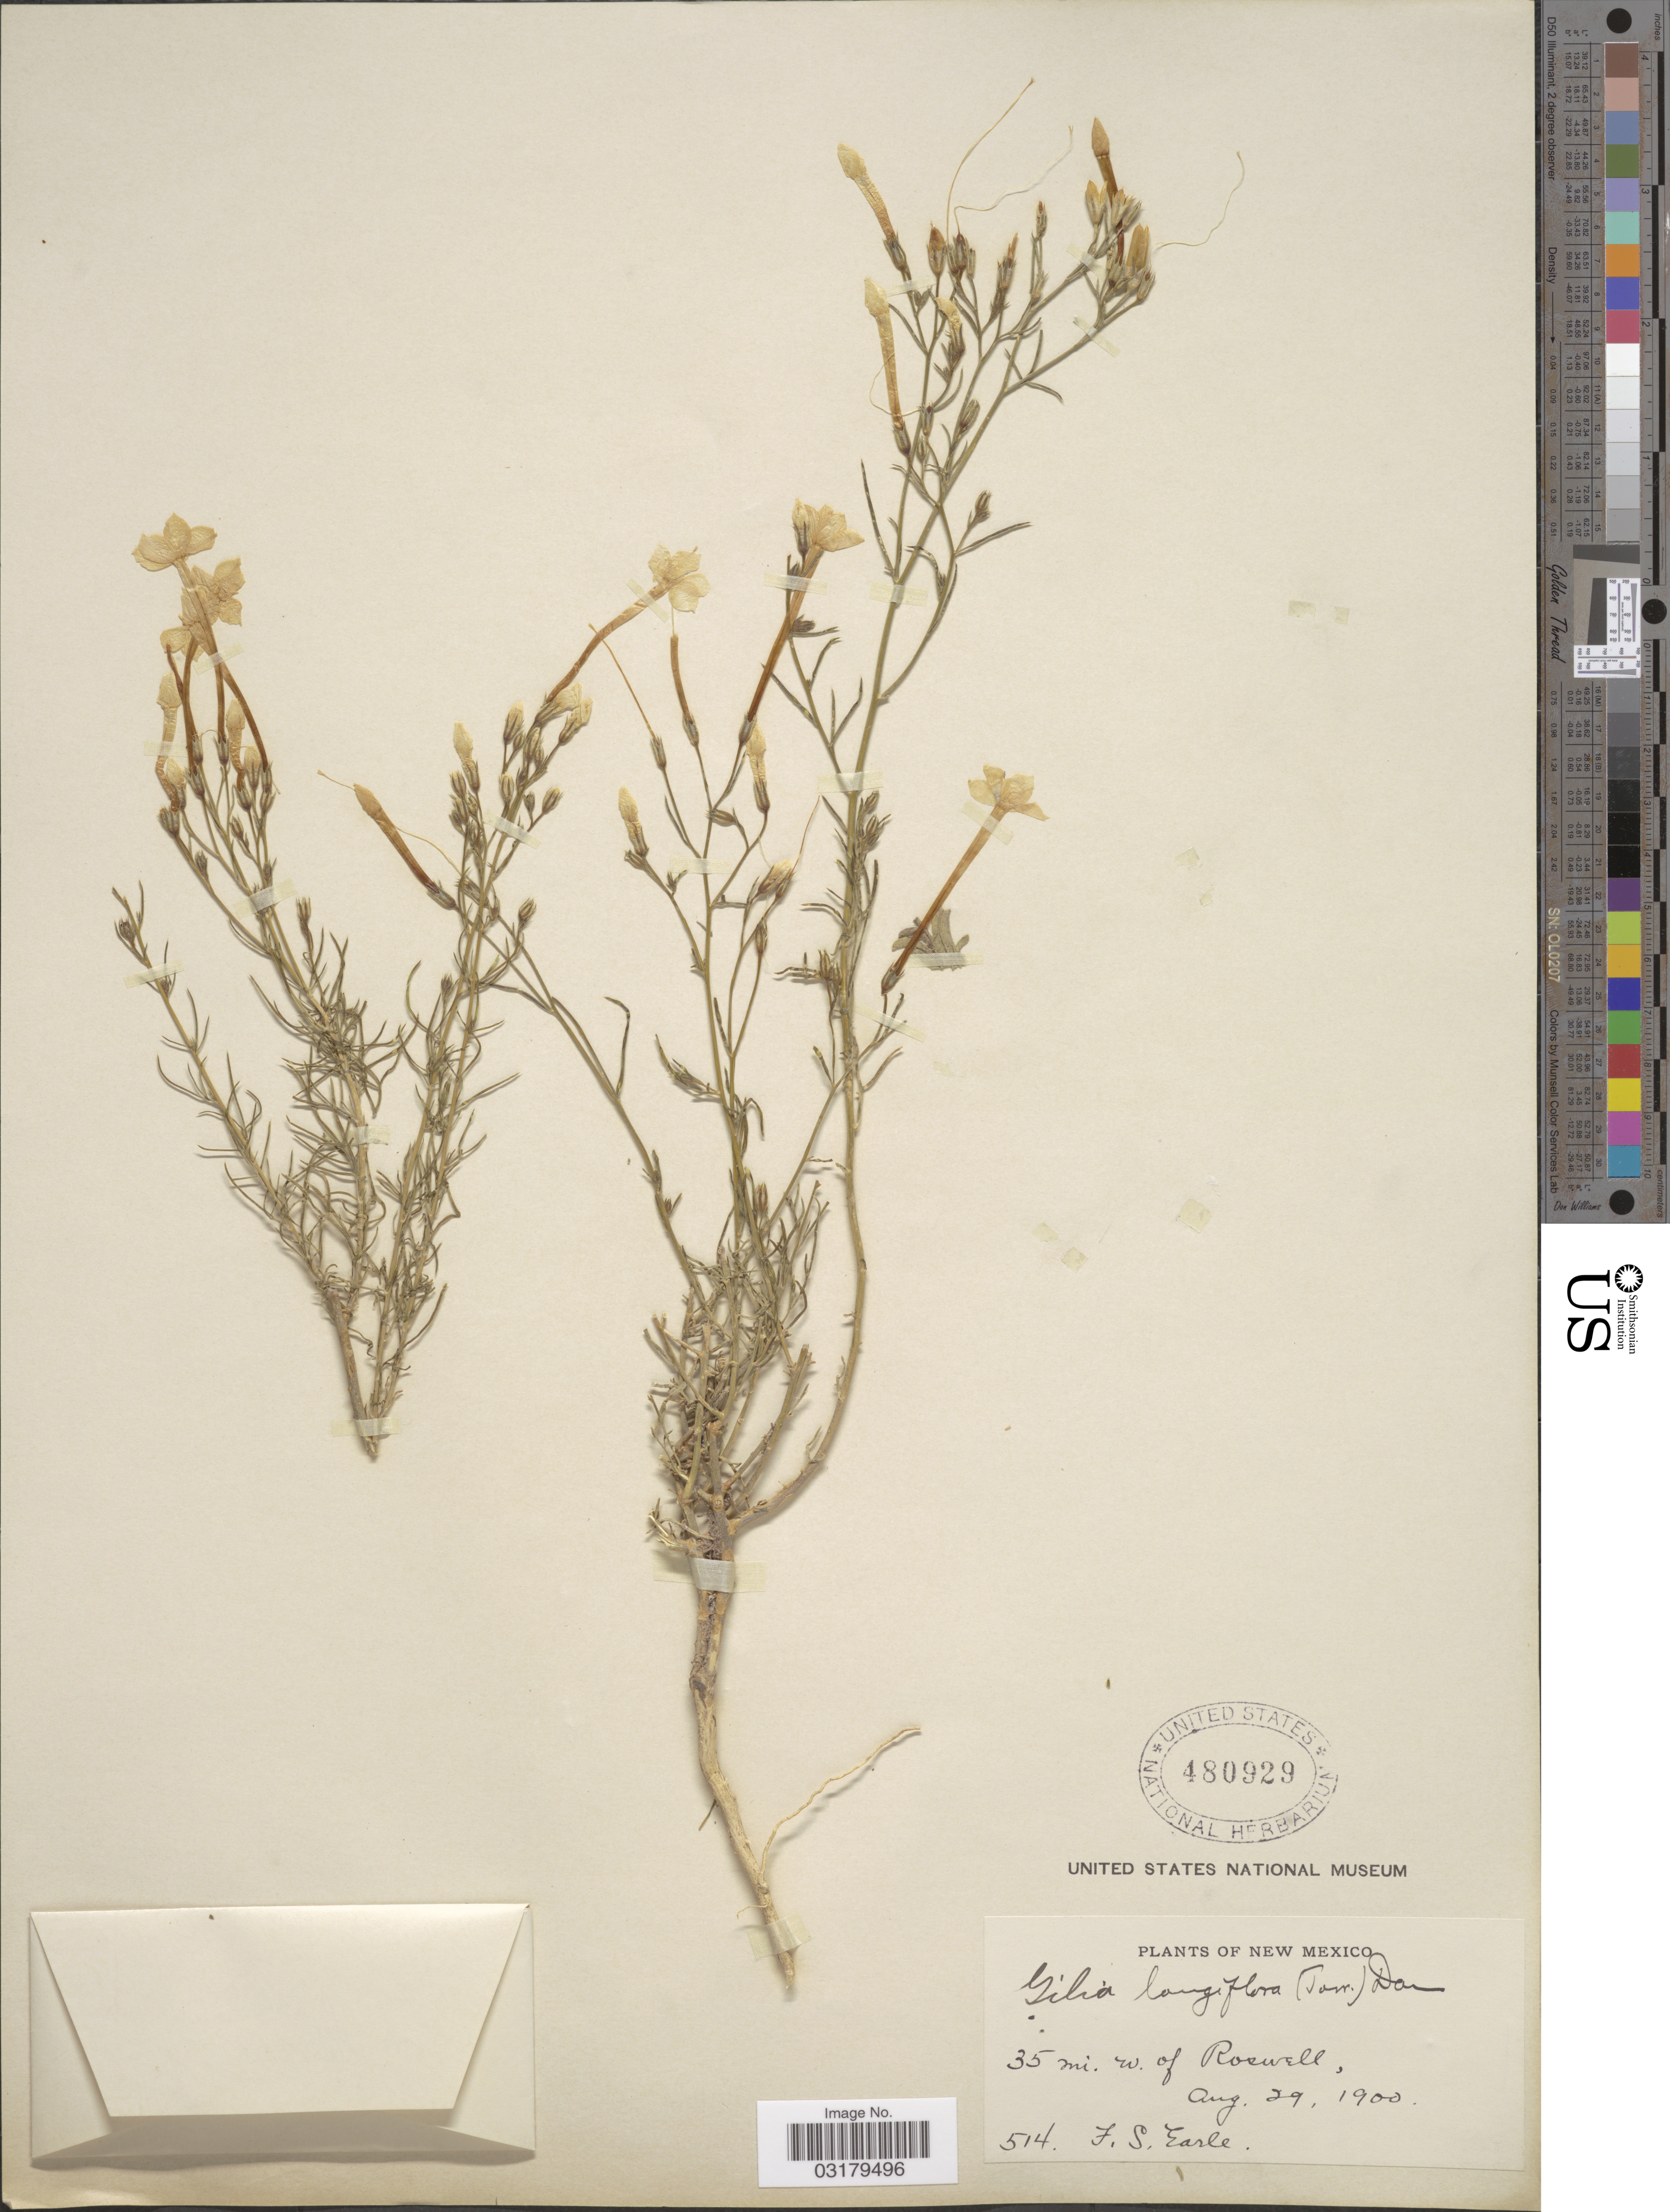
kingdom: Plantae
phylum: Tracheophyta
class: Magnoliopsida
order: Ericales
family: Polemoniaceae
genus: Ipomopsis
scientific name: Ipomopsis longiflora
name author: (Torr.) V.E. Grant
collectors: F. S. Earle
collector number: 514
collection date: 1900-08-29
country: United States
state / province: New Mexico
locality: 35 mi. w. of Roswell.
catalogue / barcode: US 480929